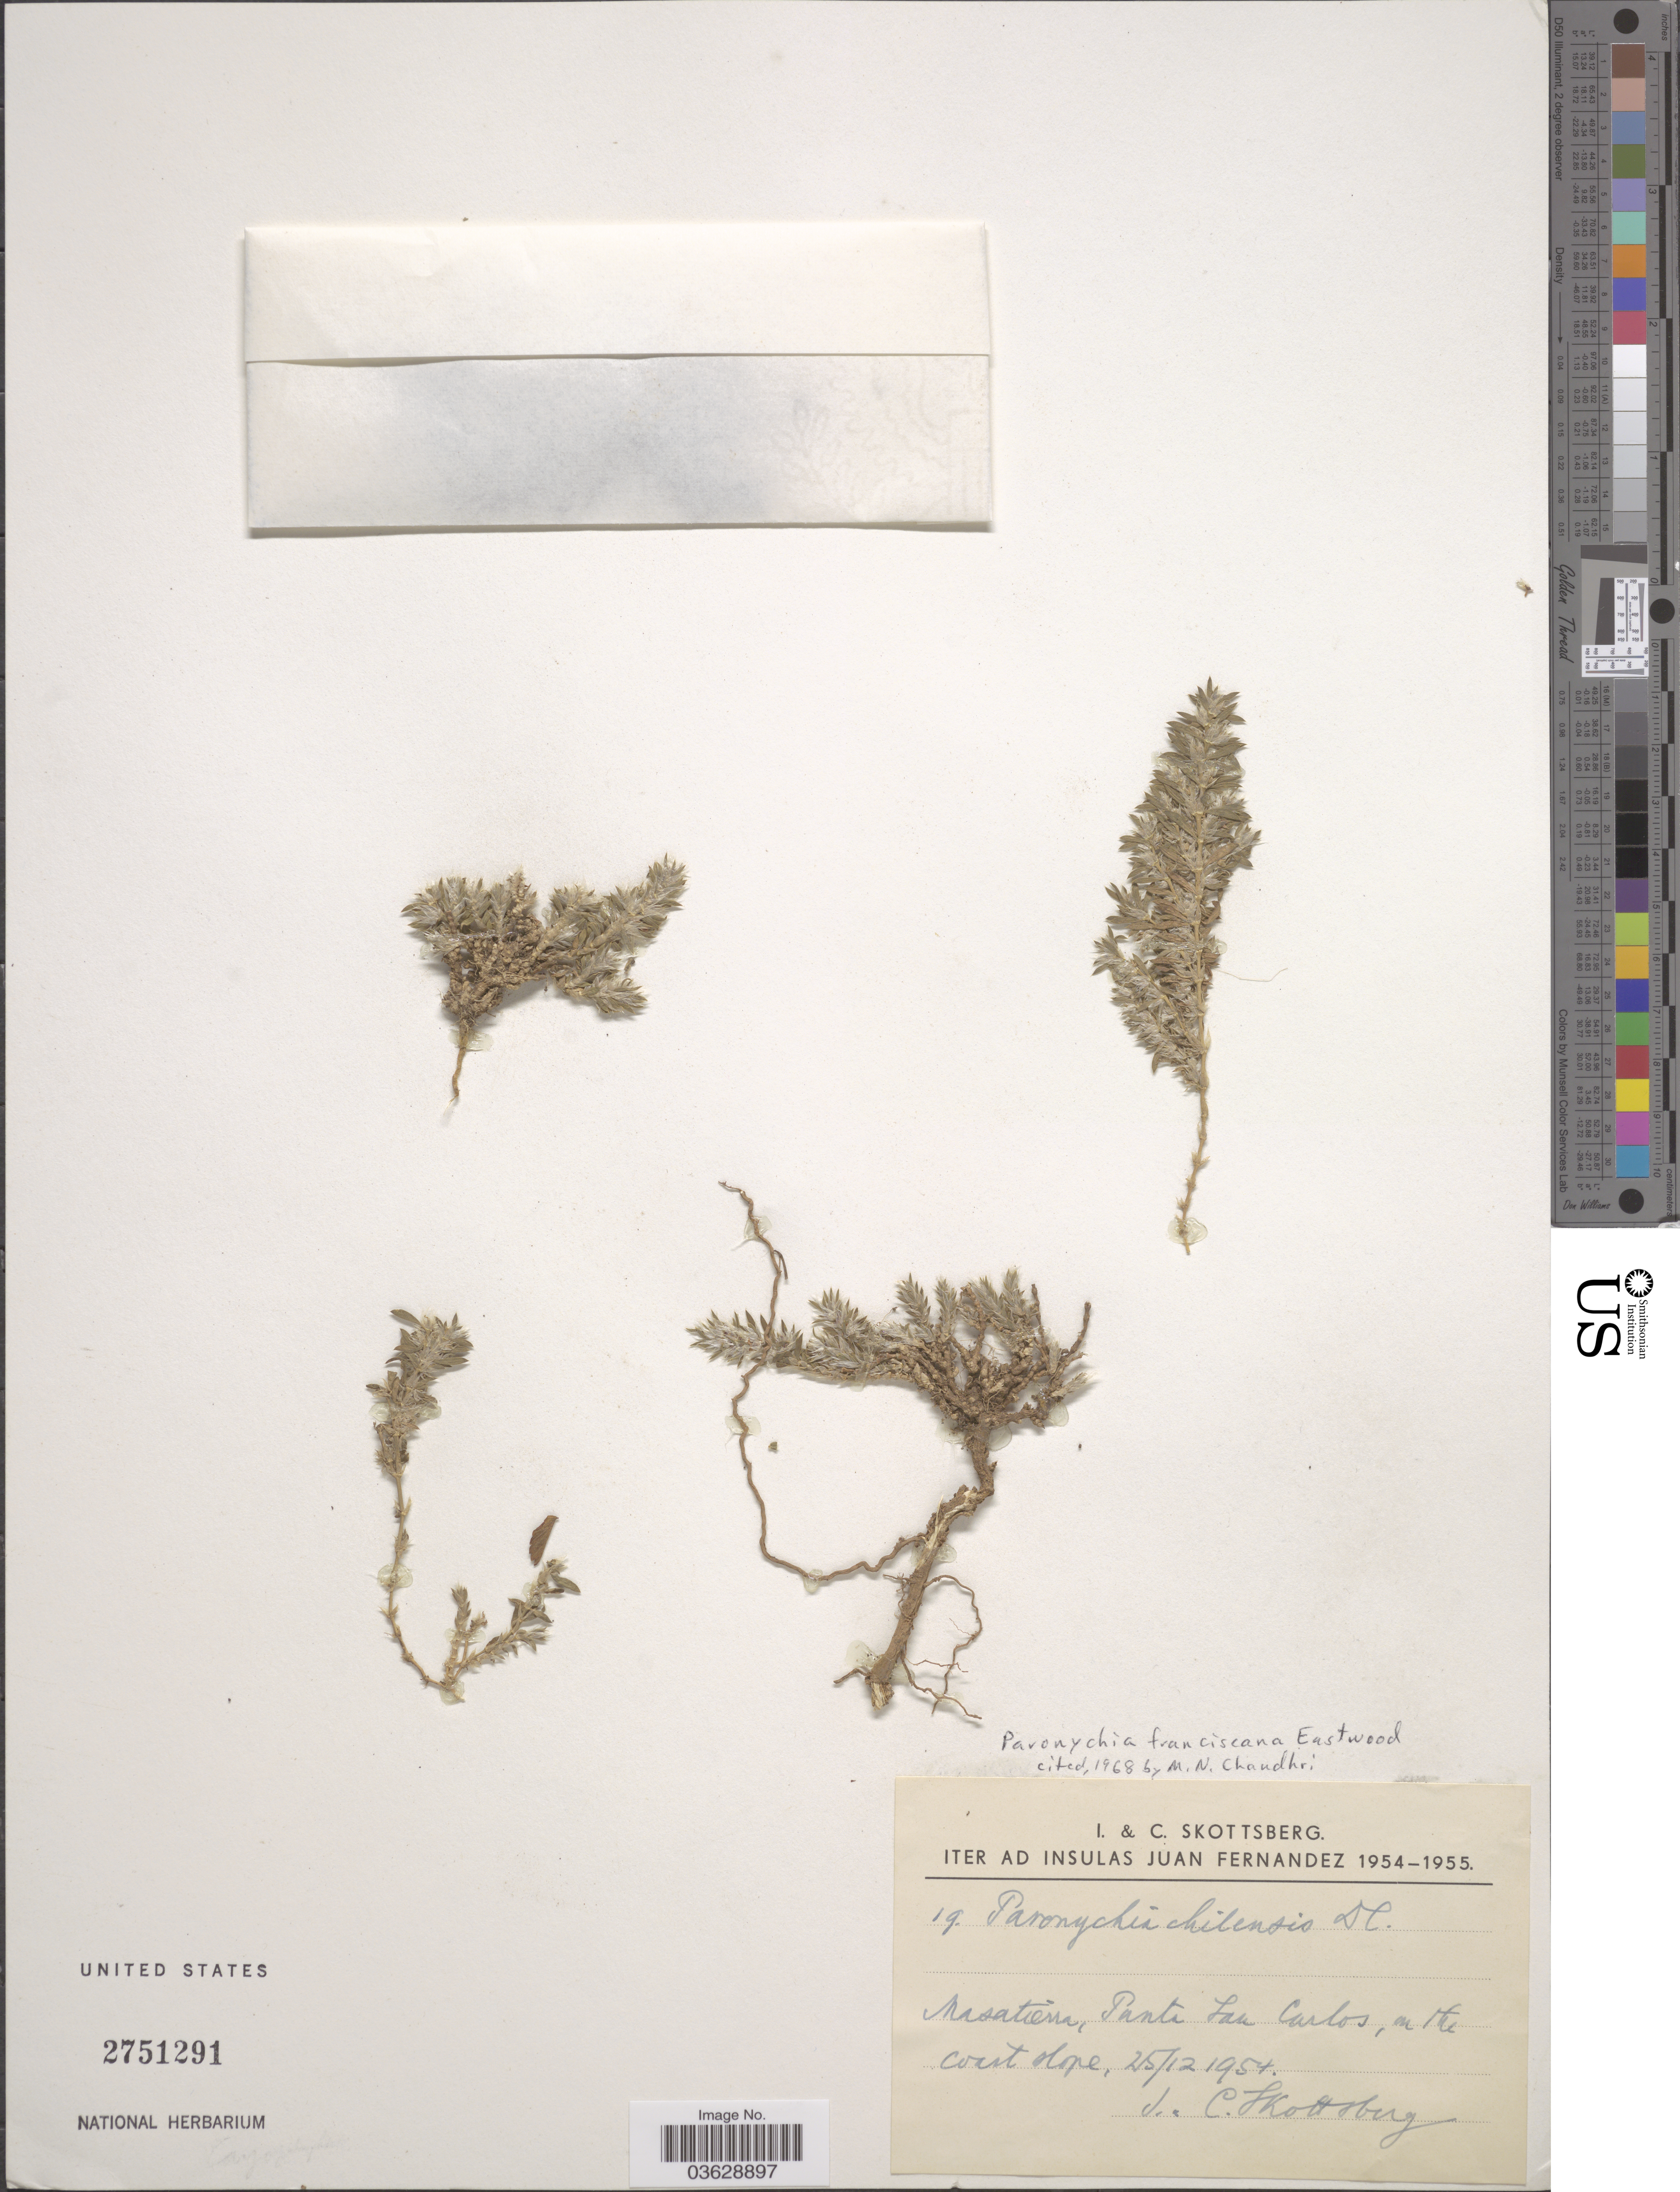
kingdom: Plantae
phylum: Tracheophyta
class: Magnoliopsida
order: Caryophyllales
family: Caryophyllaceae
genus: Paronychia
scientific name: Paronychia franciscana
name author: Eastw.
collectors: I. Skottsberg & C. Skottsberg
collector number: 19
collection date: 1954-12-25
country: Chile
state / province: Valparaíso (V)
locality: Insulas Juan Fernandez. Masatierra, Punta San Carlos.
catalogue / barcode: US 2751291